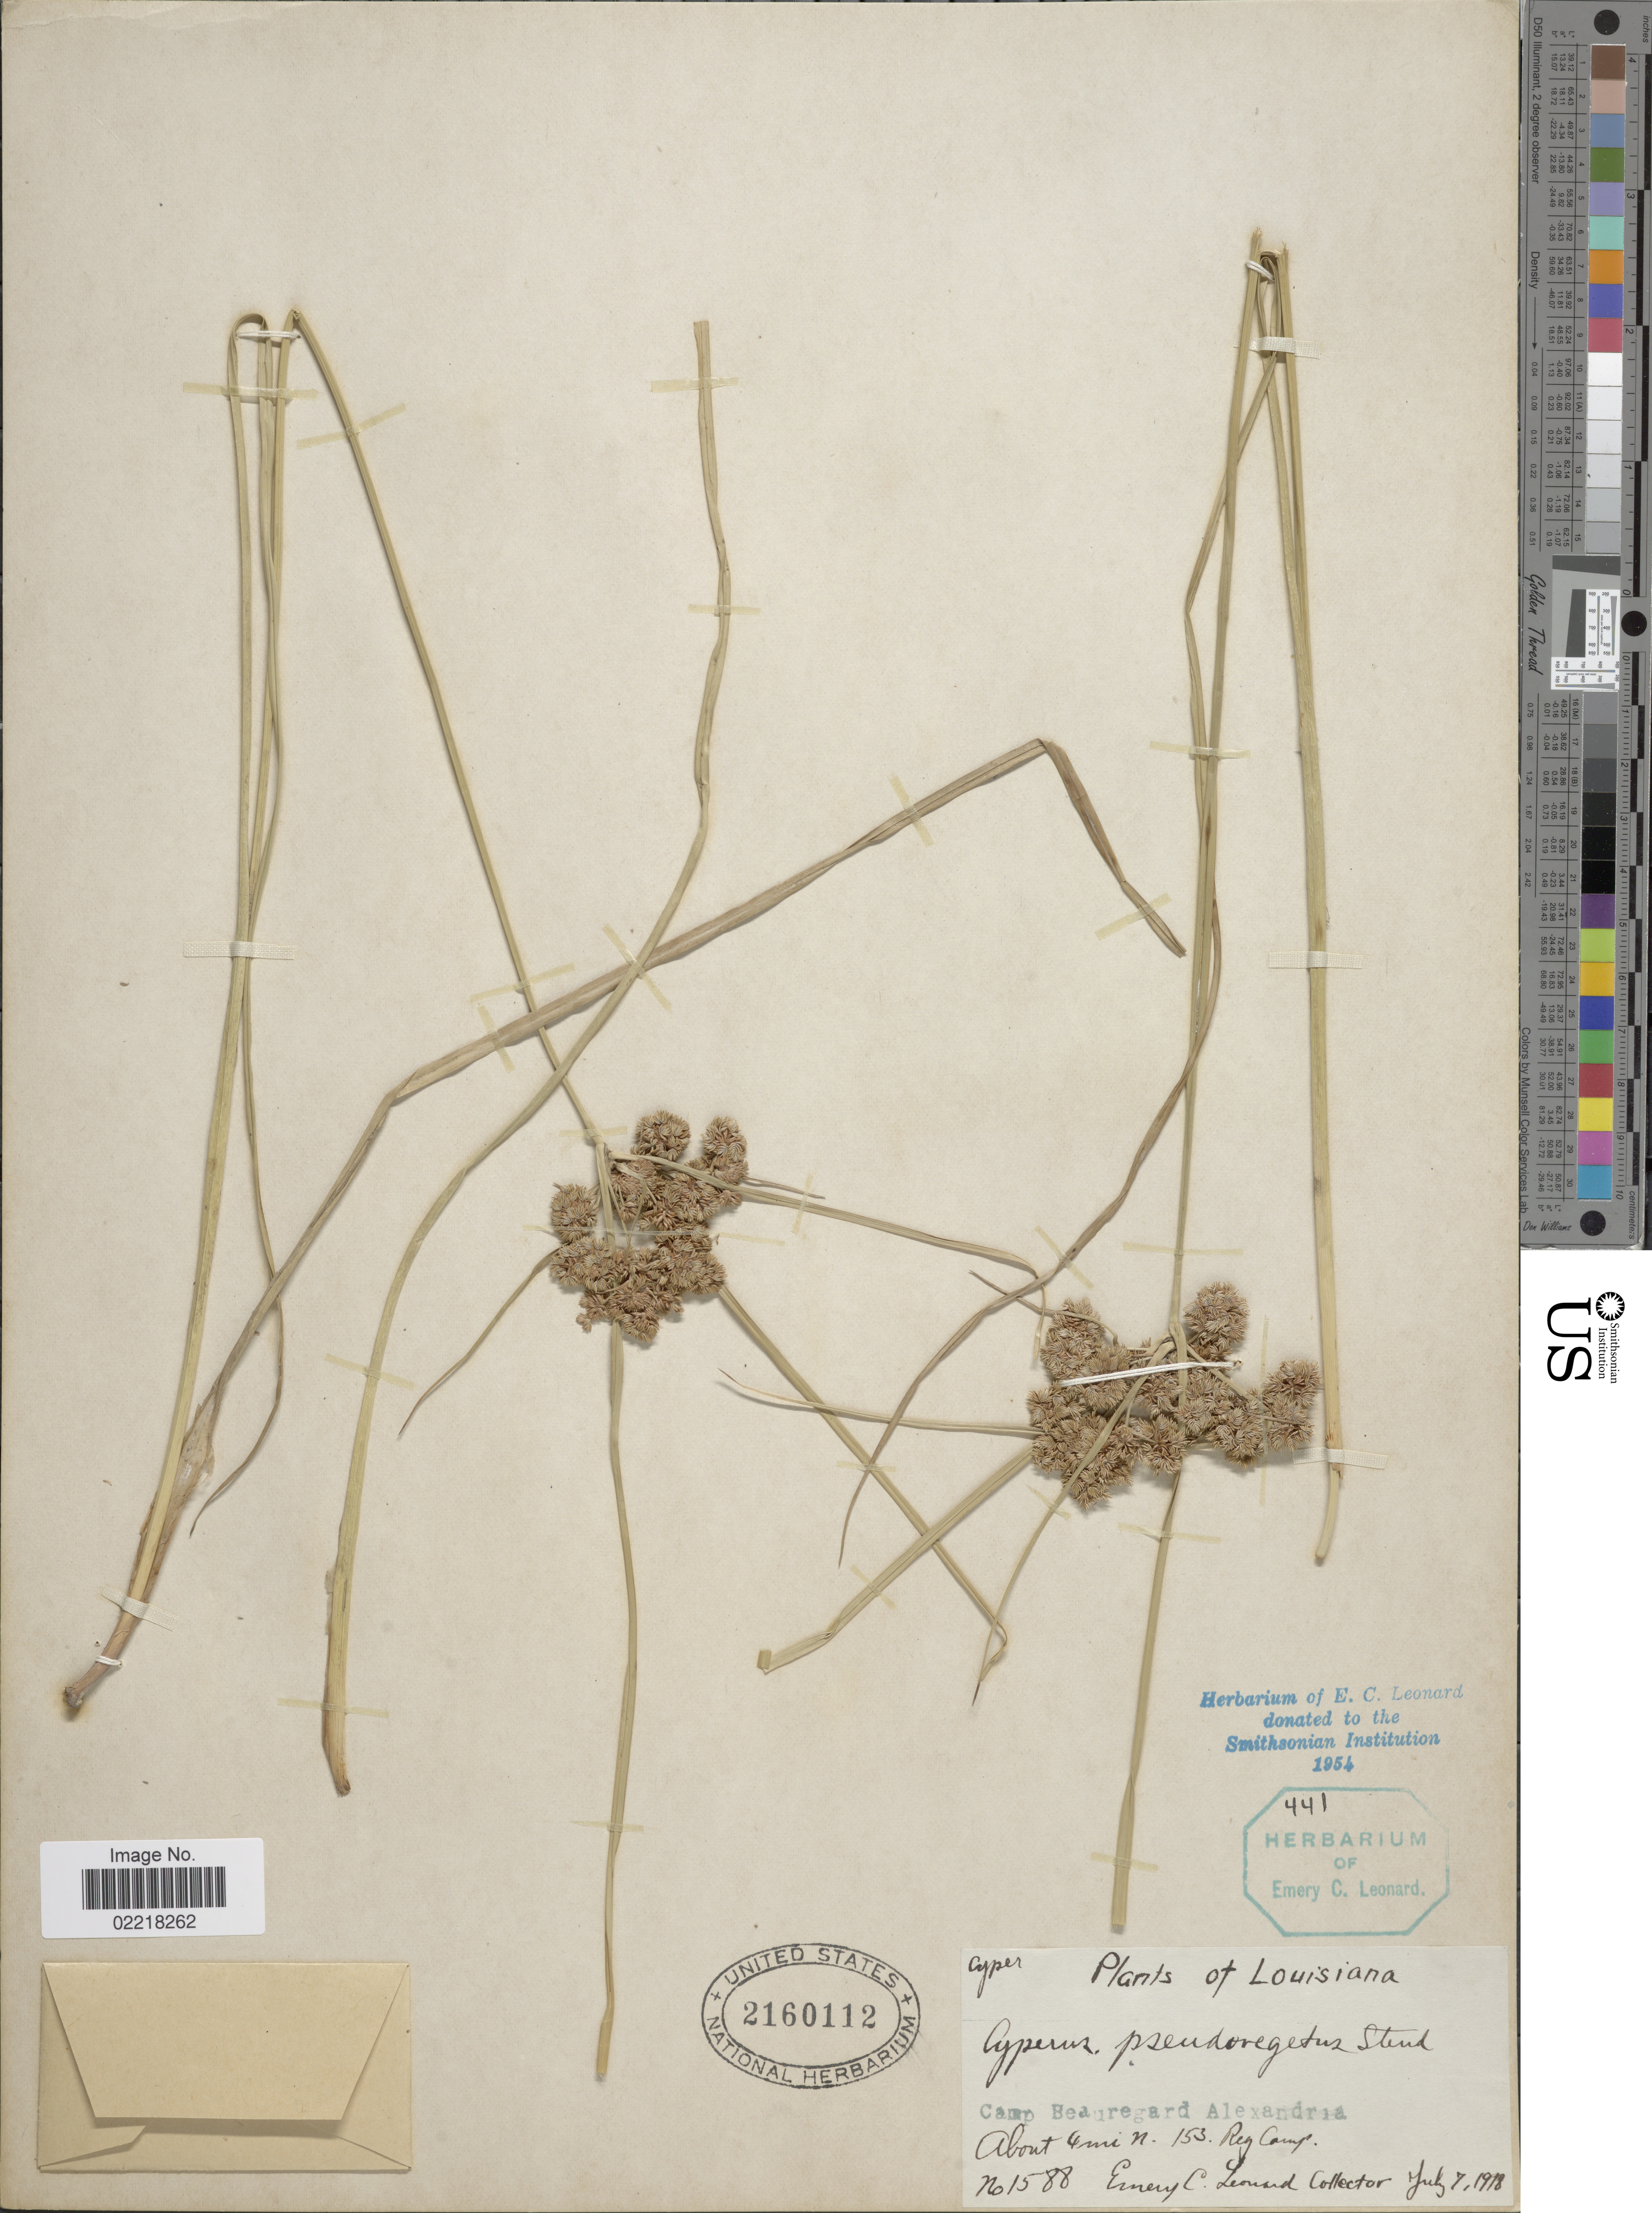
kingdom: Plantae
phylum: Tracheophyta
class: Liliopsida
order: Poales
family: Cyperaceae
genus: Cyperus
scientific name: Cyperus pseudovegetus Steud.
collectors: E. C. Leonard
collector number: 1588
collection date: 1918-07-07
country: United States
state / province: Louisiana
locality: Camp Beauregard Alexandria, about 4 mi N 153 Reg. Camp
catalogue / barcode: US 2160112